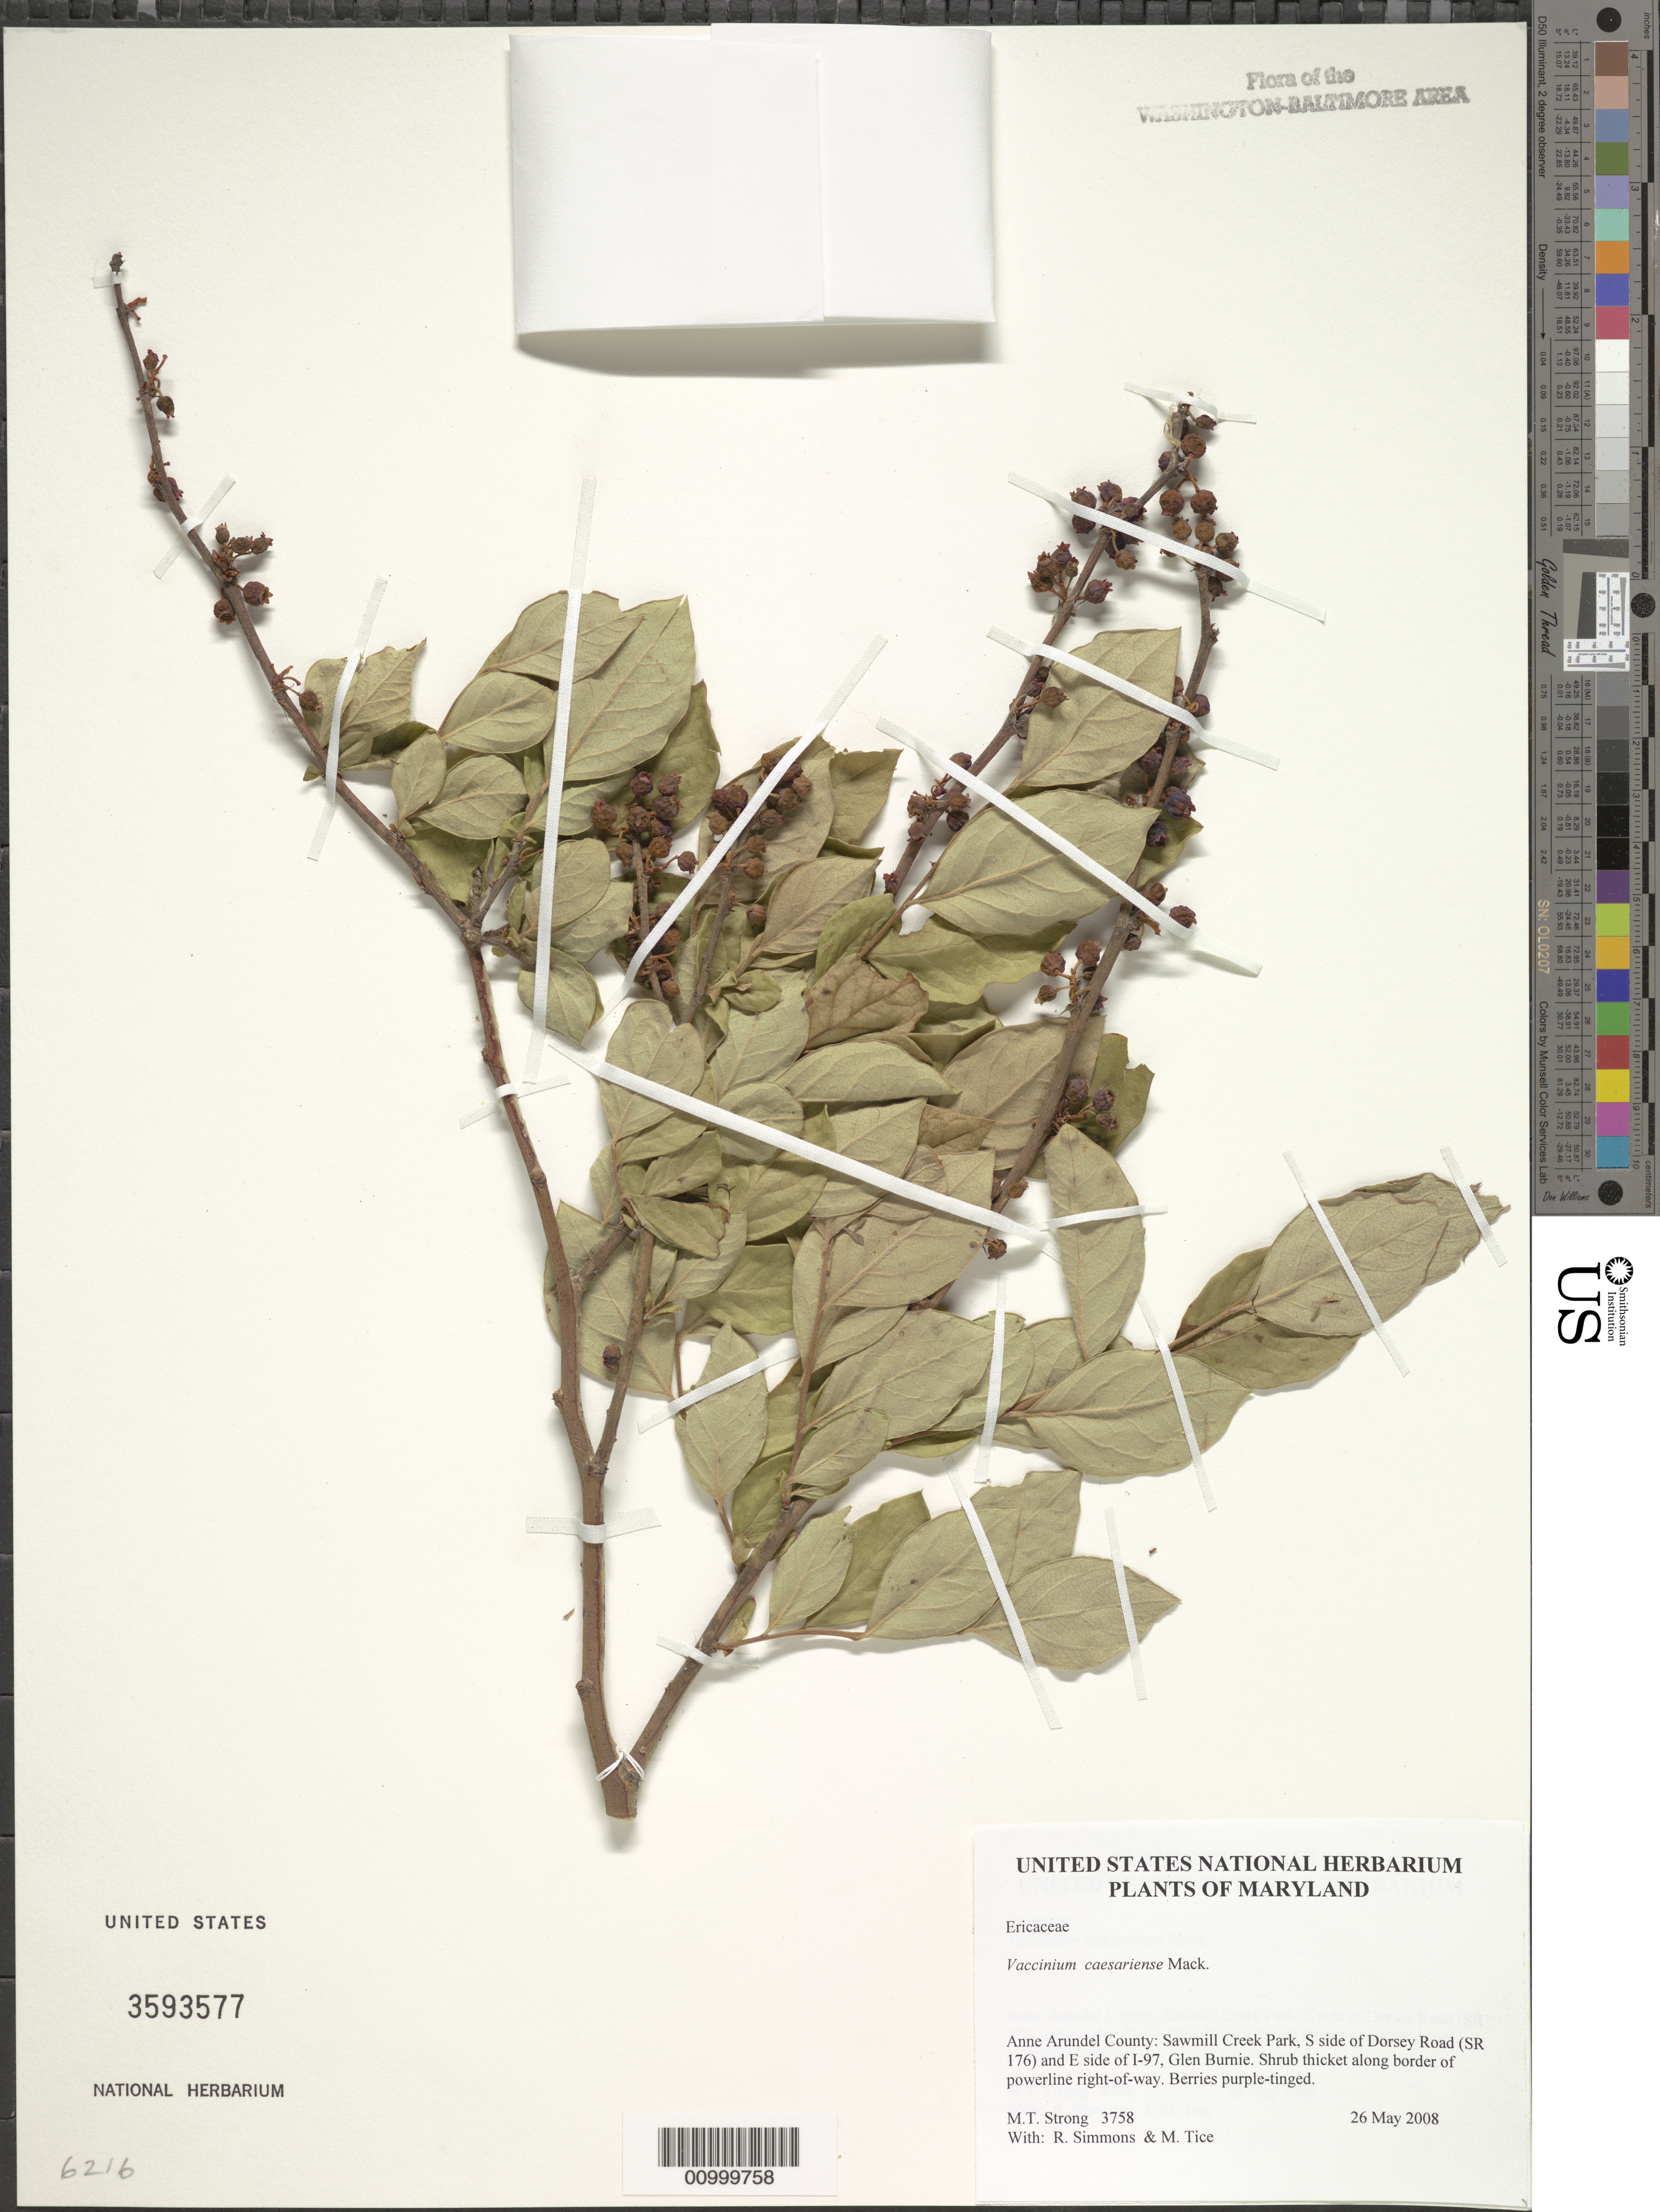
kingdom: Plantae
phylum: Tracheophyta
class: Magnoliopsida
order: Ericales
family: Ericaceae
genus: Vaccinium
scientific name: Vaccinium caesariense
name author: Mack.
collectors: M. T. Strong, R. H. Simmons & M. Tice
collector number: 3758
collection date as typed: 26 May 2008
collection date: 2008-05-26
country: United States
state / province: Maryland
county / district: Anne Arundel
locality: Sawmill Creek Park, S side of Dorsey Road (SR 176) and E side of I-97, Glen Burnie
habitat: shrub thicket along border of powerline right-of-way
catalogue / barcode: US 3593577